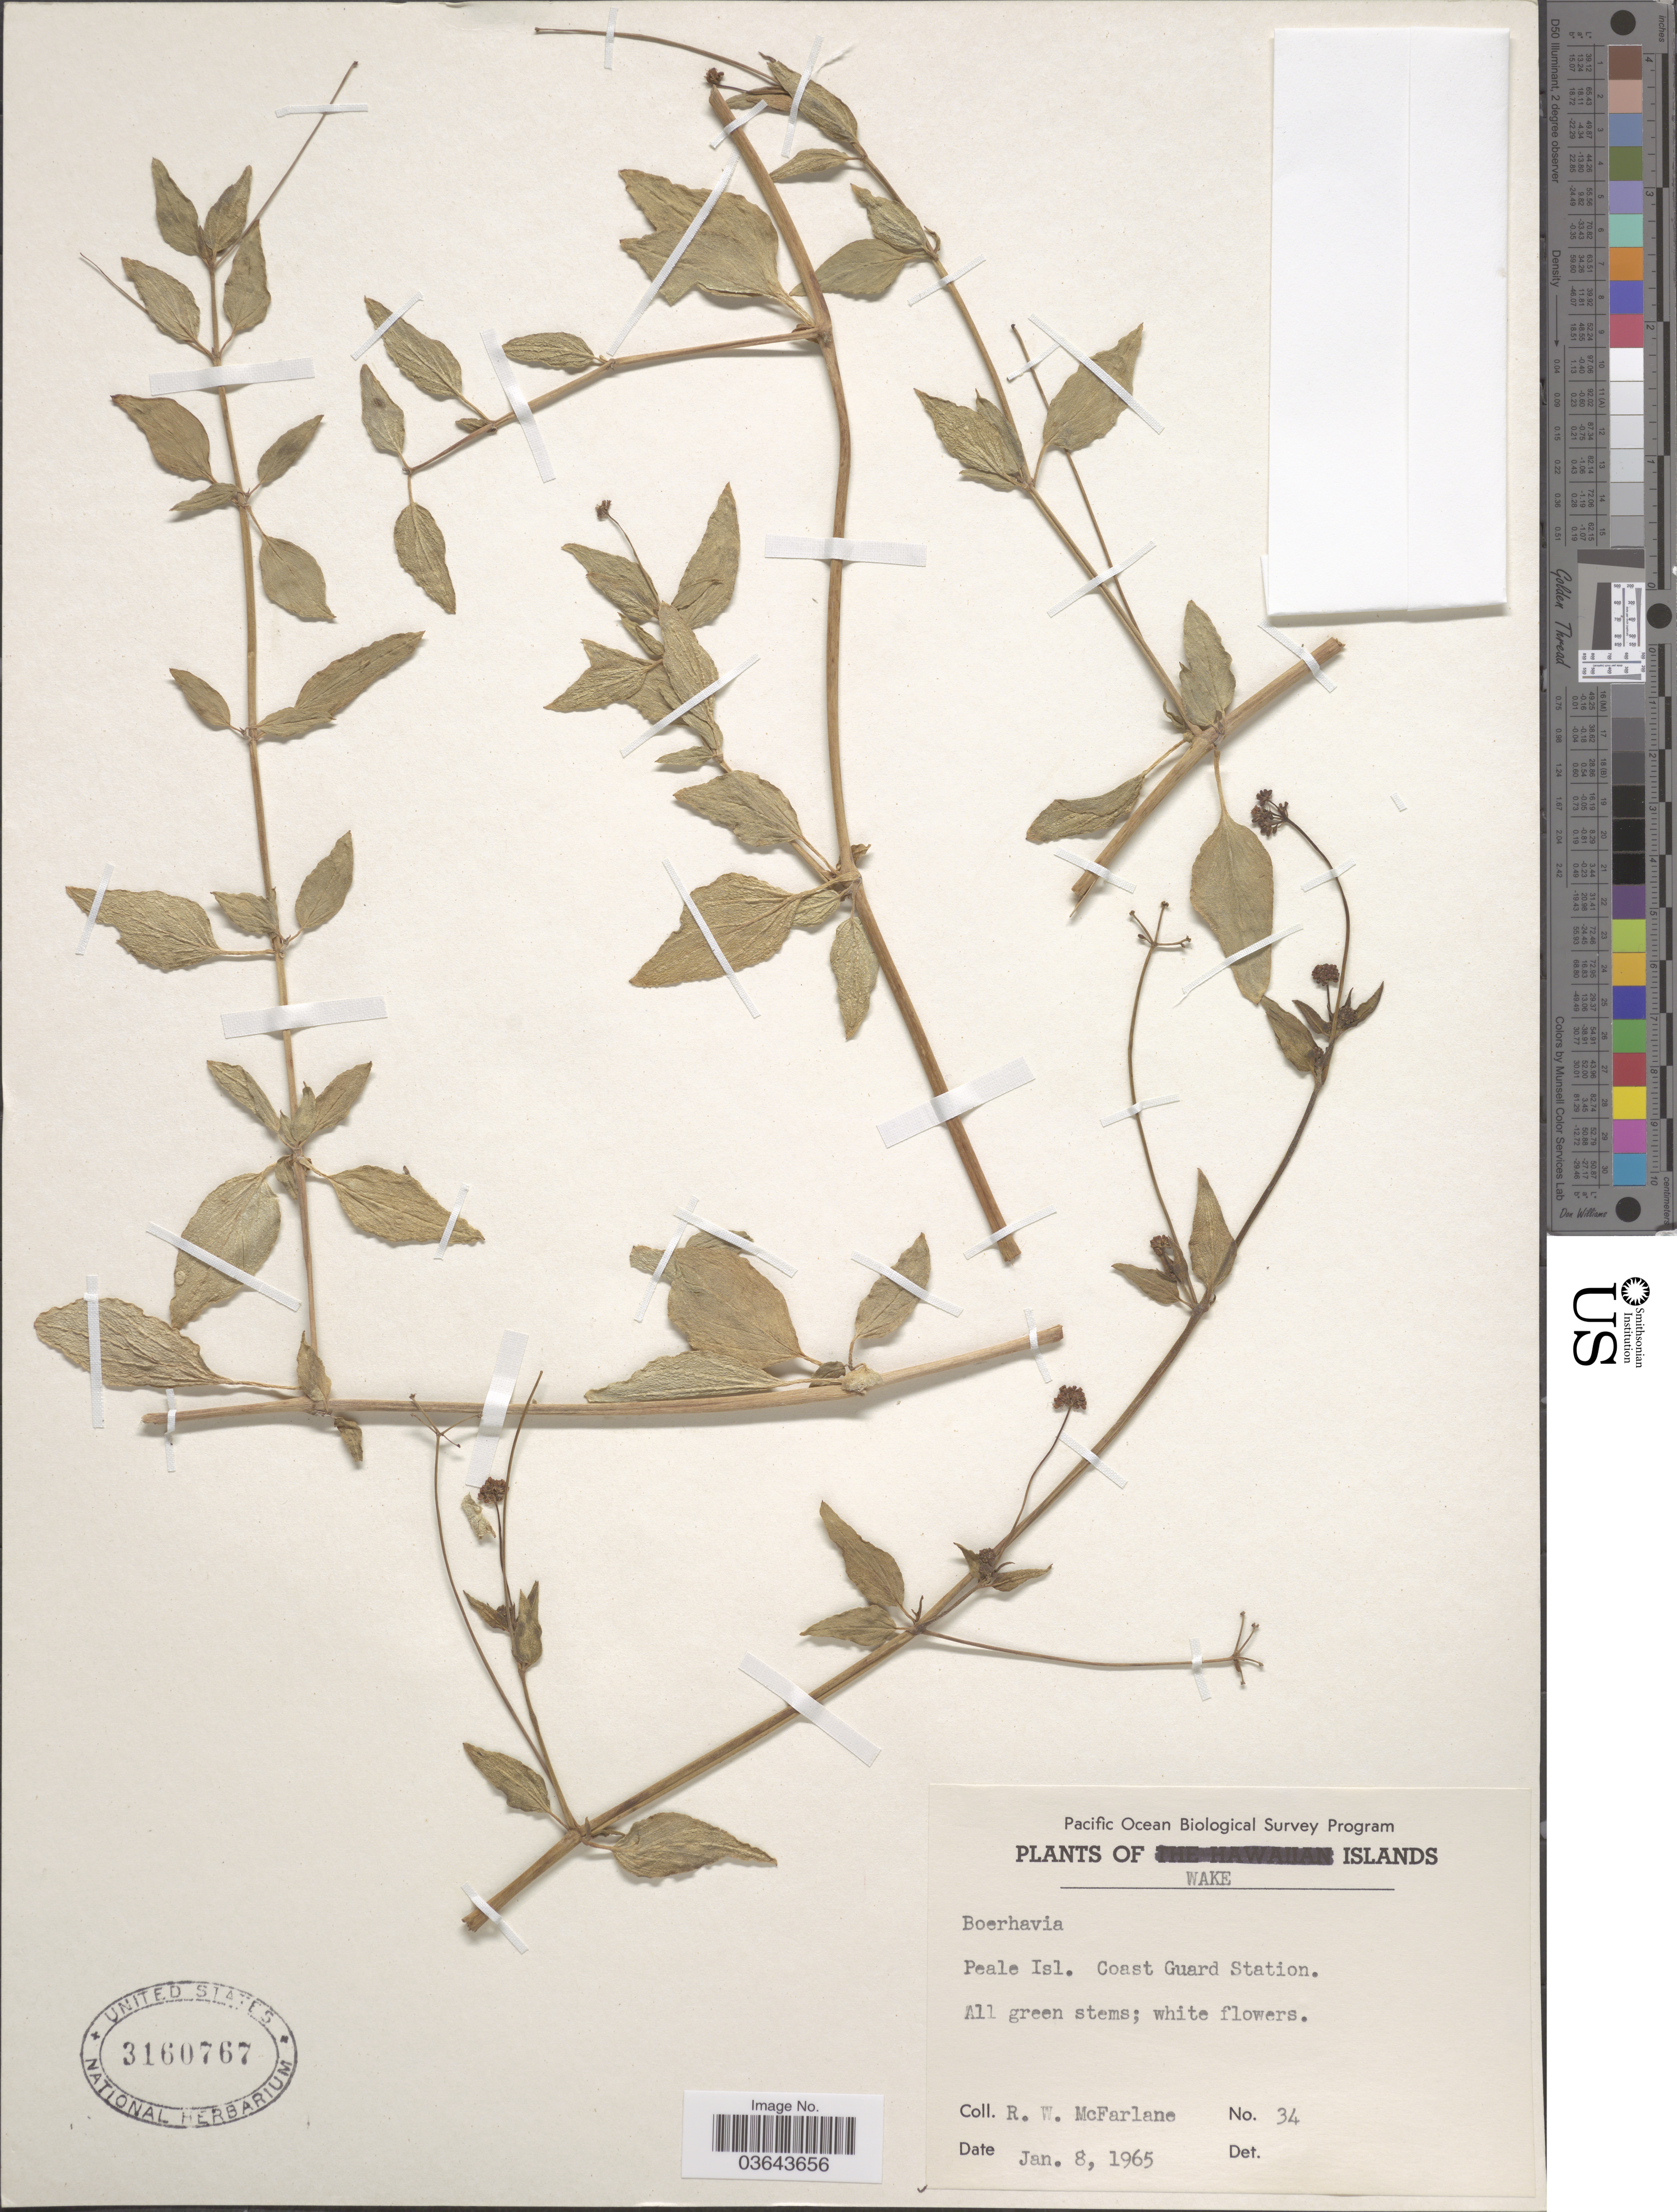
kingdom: Plantae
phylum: Tracheophyta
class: Magnoliopsida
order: Caryophyllales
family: Nyctaginaceae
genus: Boerhavia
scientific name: Boerhavia repens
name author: L.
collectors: R. McFarlane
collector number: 34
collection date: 1965-01-08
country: U.S. Administered Pacific Islands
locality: Wake Islands. Peale Isl. Coast Guard Station.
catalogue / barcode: US 3160767